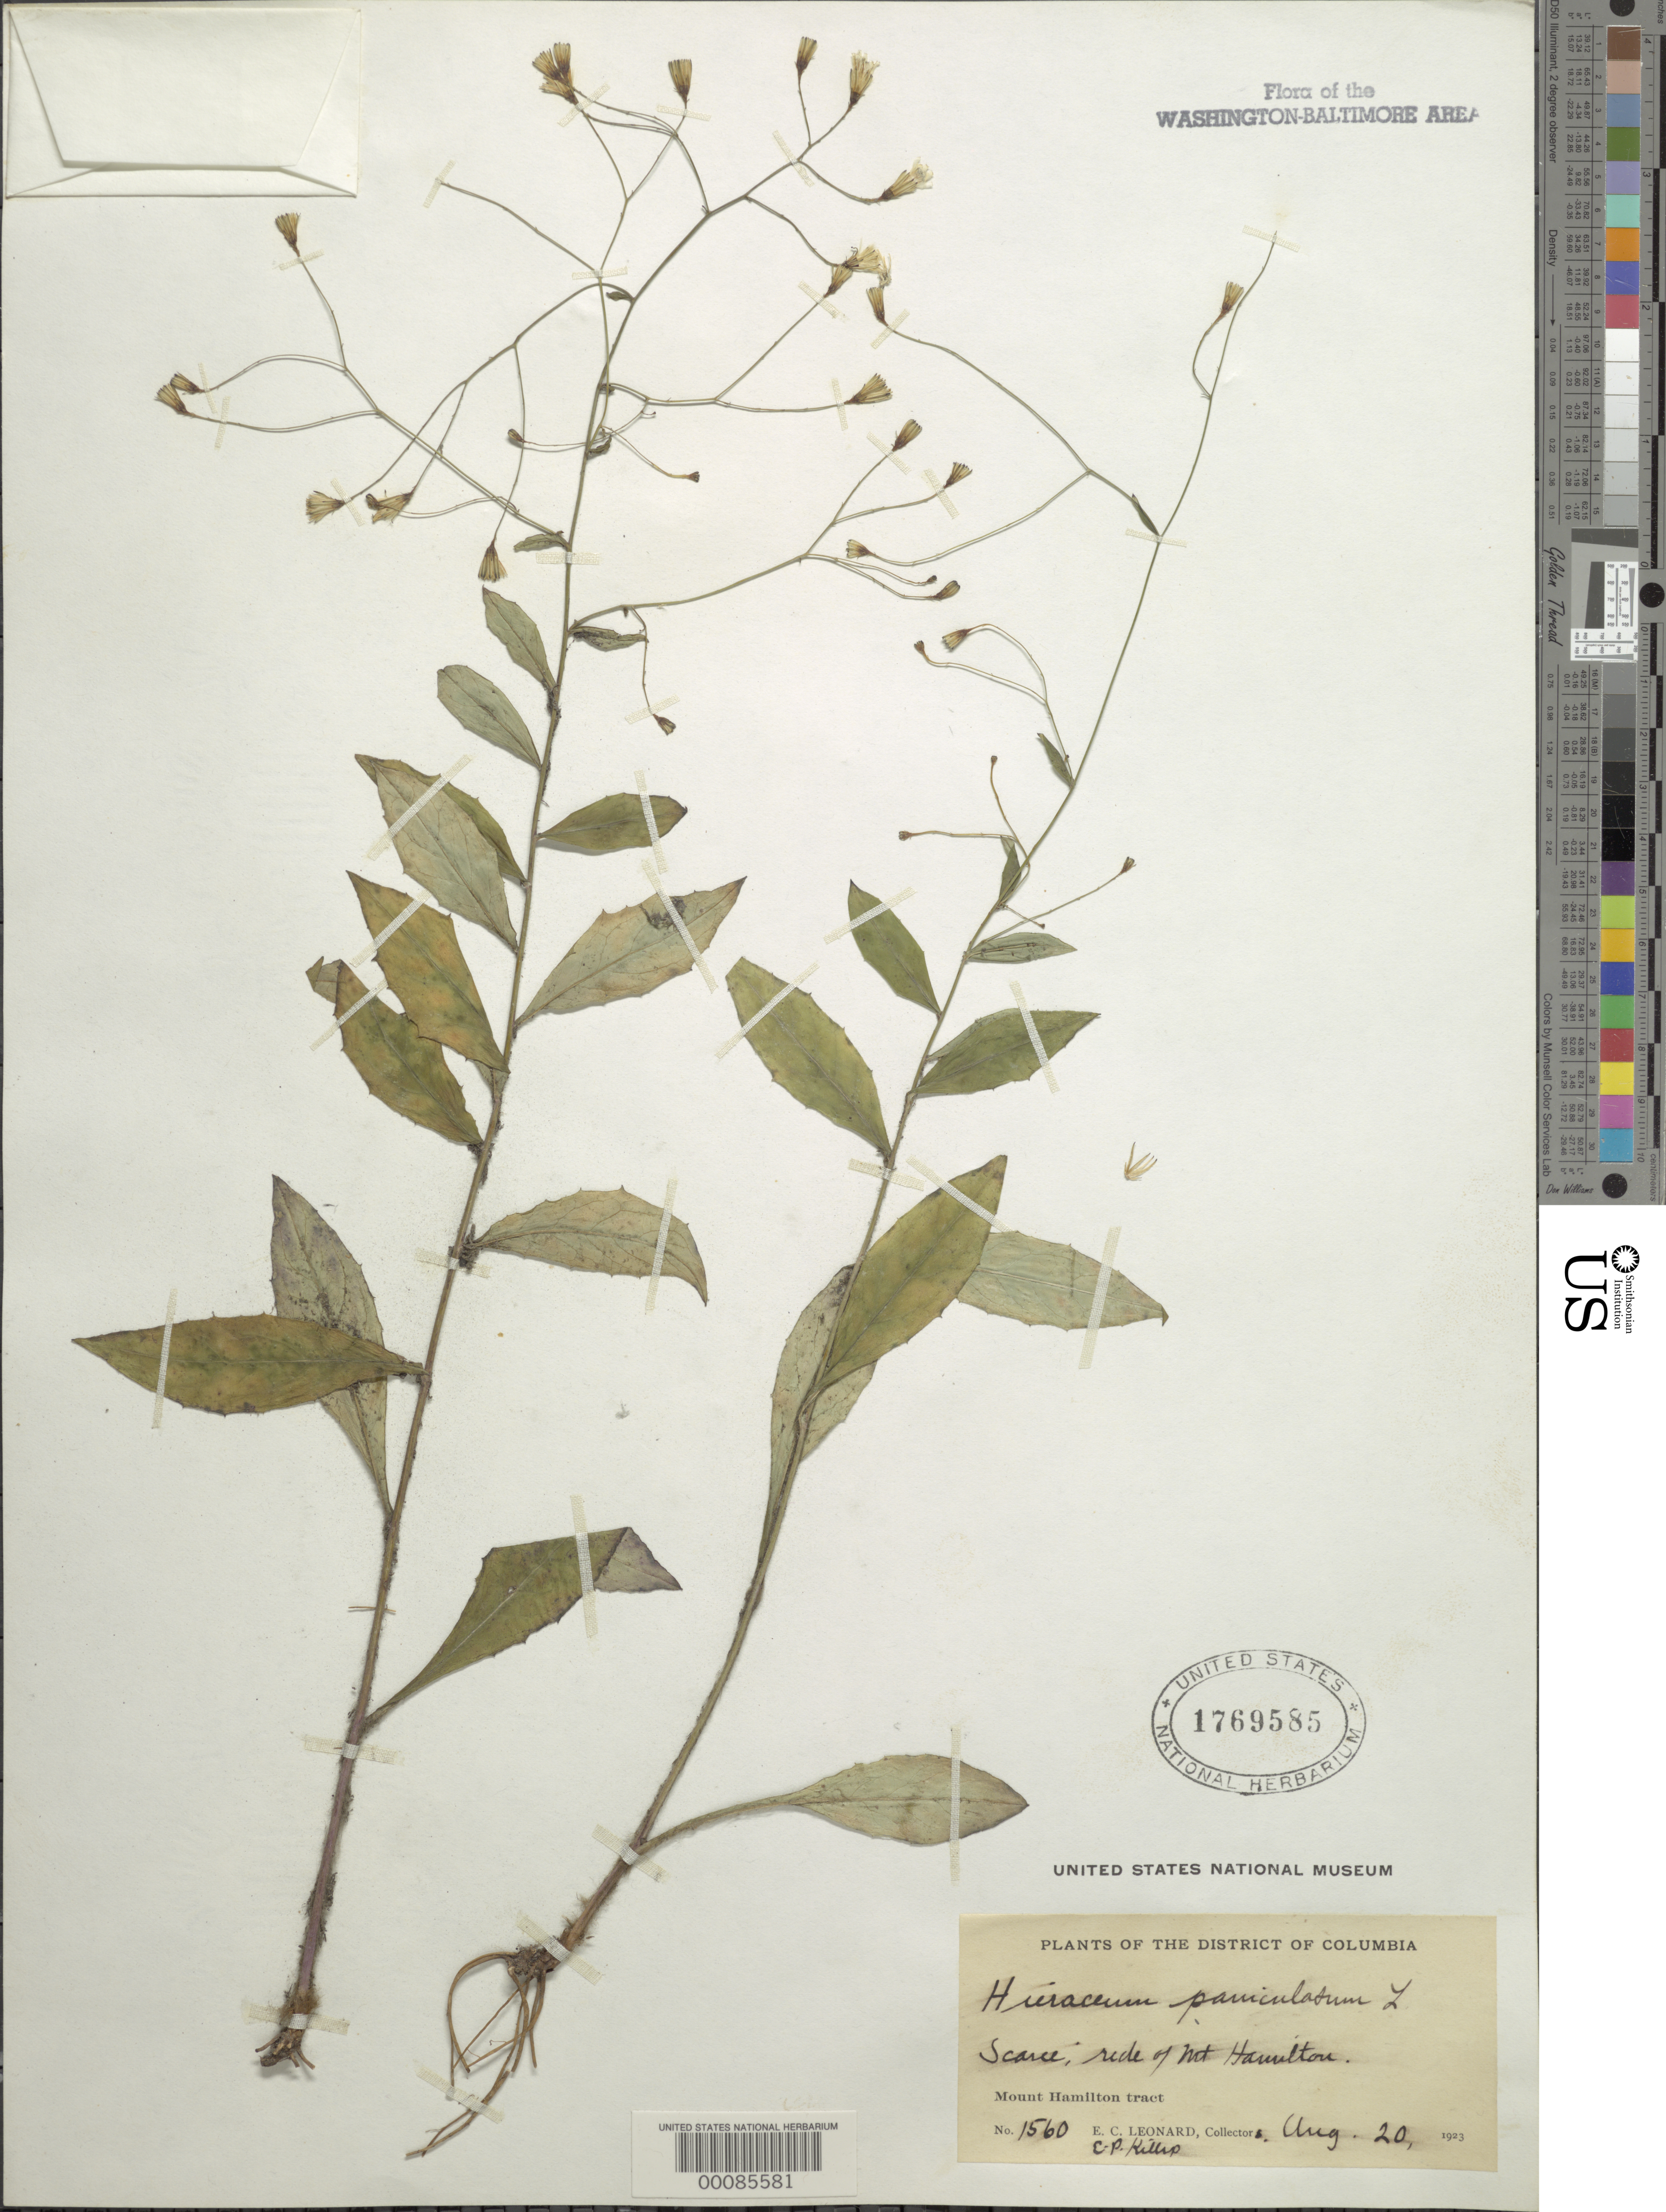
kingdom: Plantae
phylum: Tracheophyta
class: Magnoliopsida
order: Asterales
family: Asteraceae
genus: Hieracium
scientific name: Hieracium paniculatum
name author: L.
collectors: E. C. Leonard & E. P. Killip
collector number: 1560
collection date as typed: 20 Aug 1923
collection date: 1923-08-20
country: United States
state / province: District of Columbia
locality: Mount Hamilton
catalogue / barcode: US 1769585